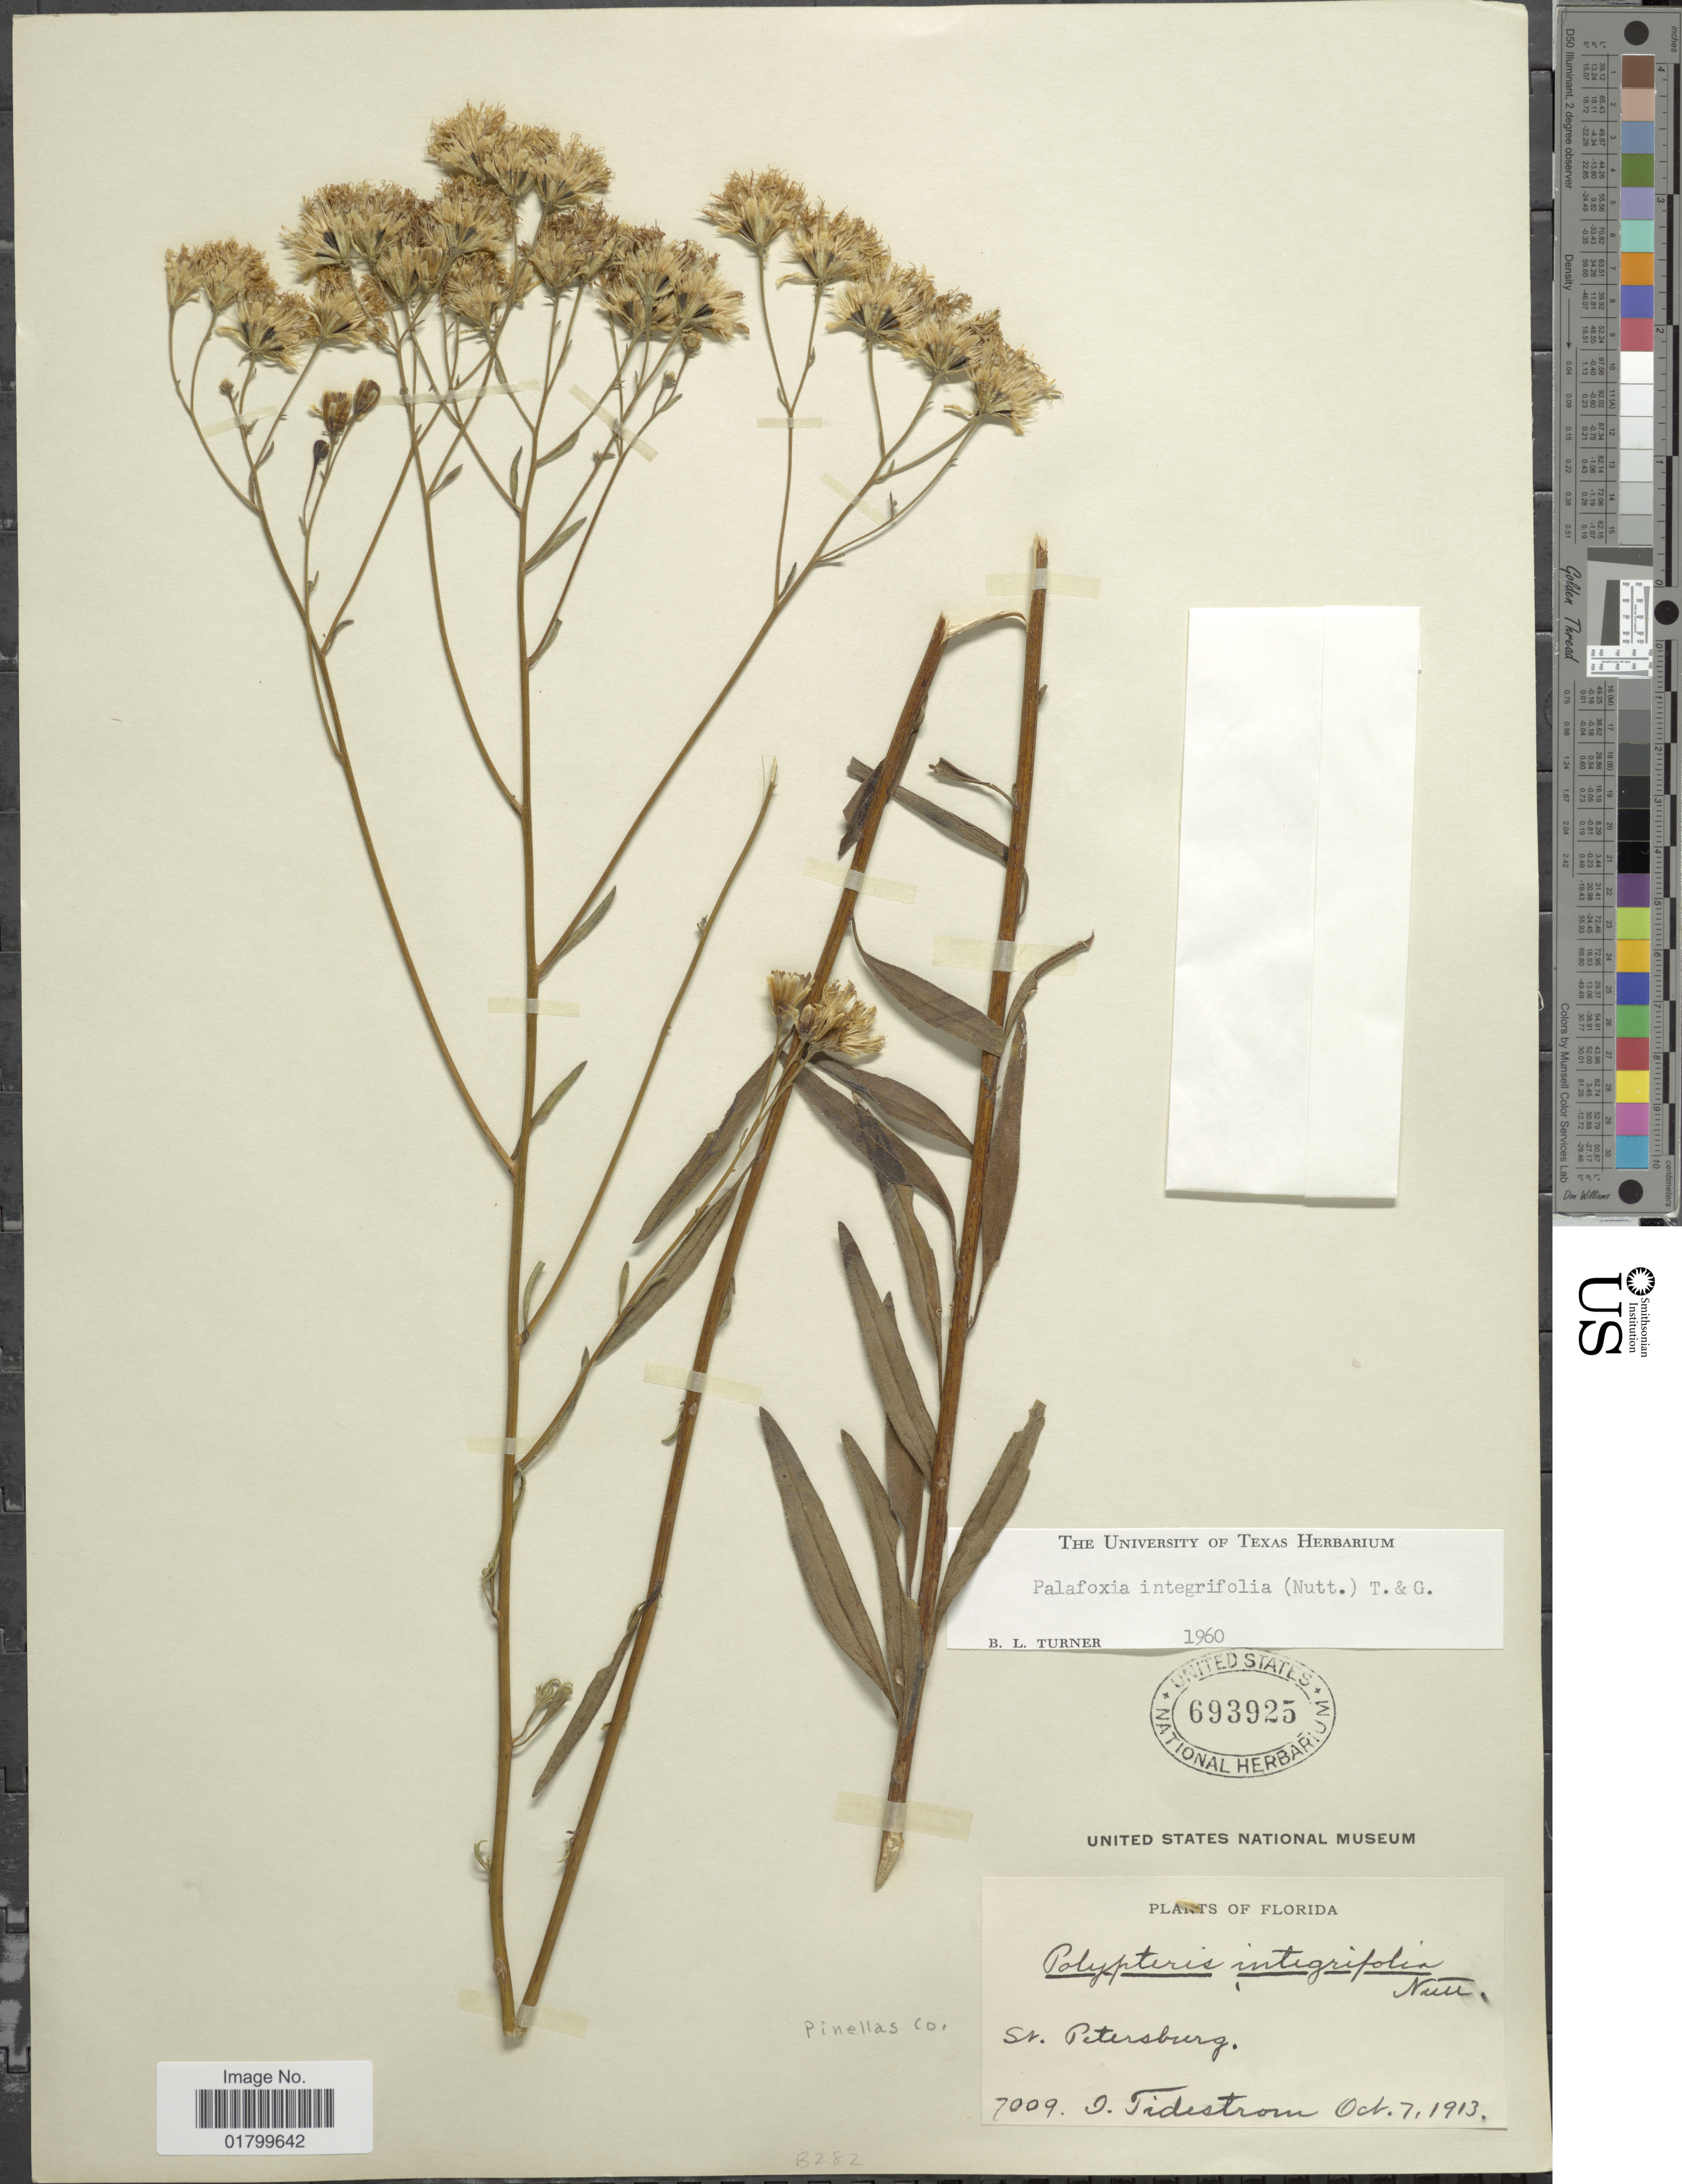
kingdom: Plantae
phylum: Tracheophyta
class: Magnoliopsida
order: Asterales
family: Asteraceae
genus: Palafoxia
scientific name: Palafoxia integrifolia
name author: (Nutt.) Torr. & A. Gray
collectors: I. F. Tidestrom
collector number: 7009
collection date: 1913-10-07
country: United States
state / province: Florida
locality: St. Petersburg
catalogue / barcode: US 693925